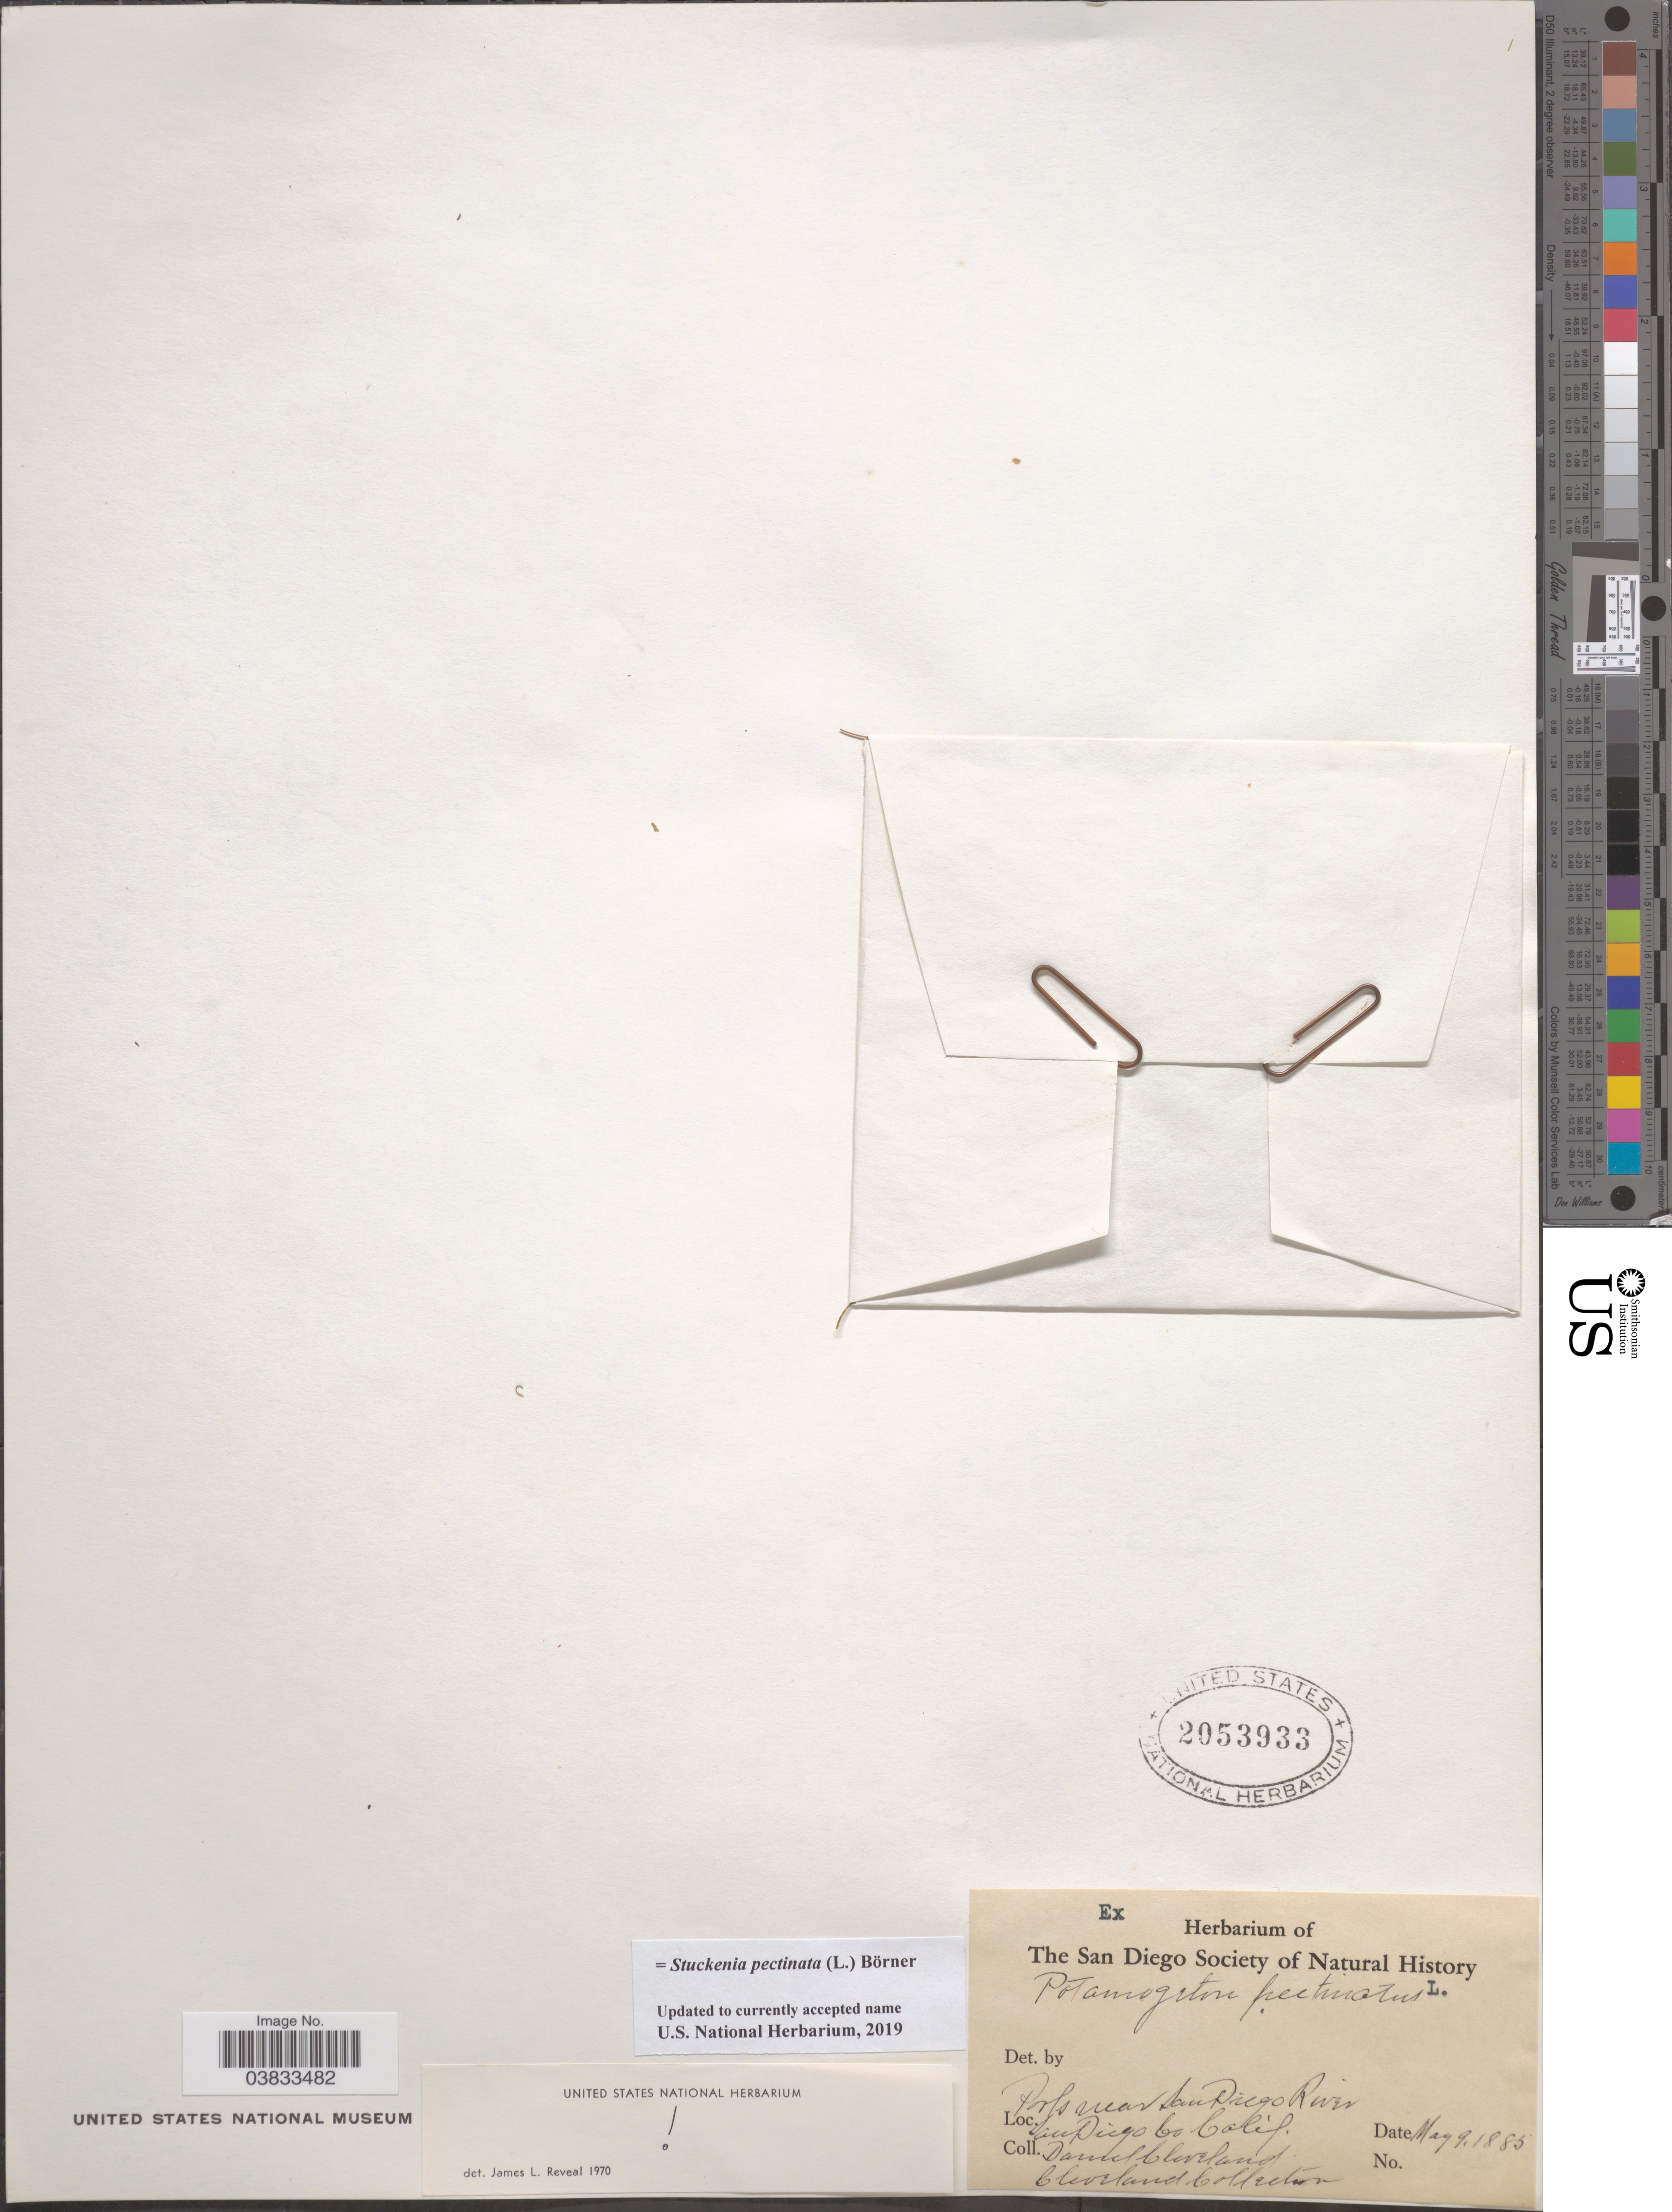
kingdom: Plantae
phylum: Tracheophyta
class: Liliopsida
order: Alismatales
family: Potamogetonaceae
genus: Stuckenia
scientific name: Stuckenia pectinata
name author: (L.) Börner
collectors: D. Cleveland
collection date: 1885-05-09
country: United States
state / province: California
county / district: San Diego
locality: Pools near San Diego River. San Diego Co.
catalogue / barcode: US 2053933